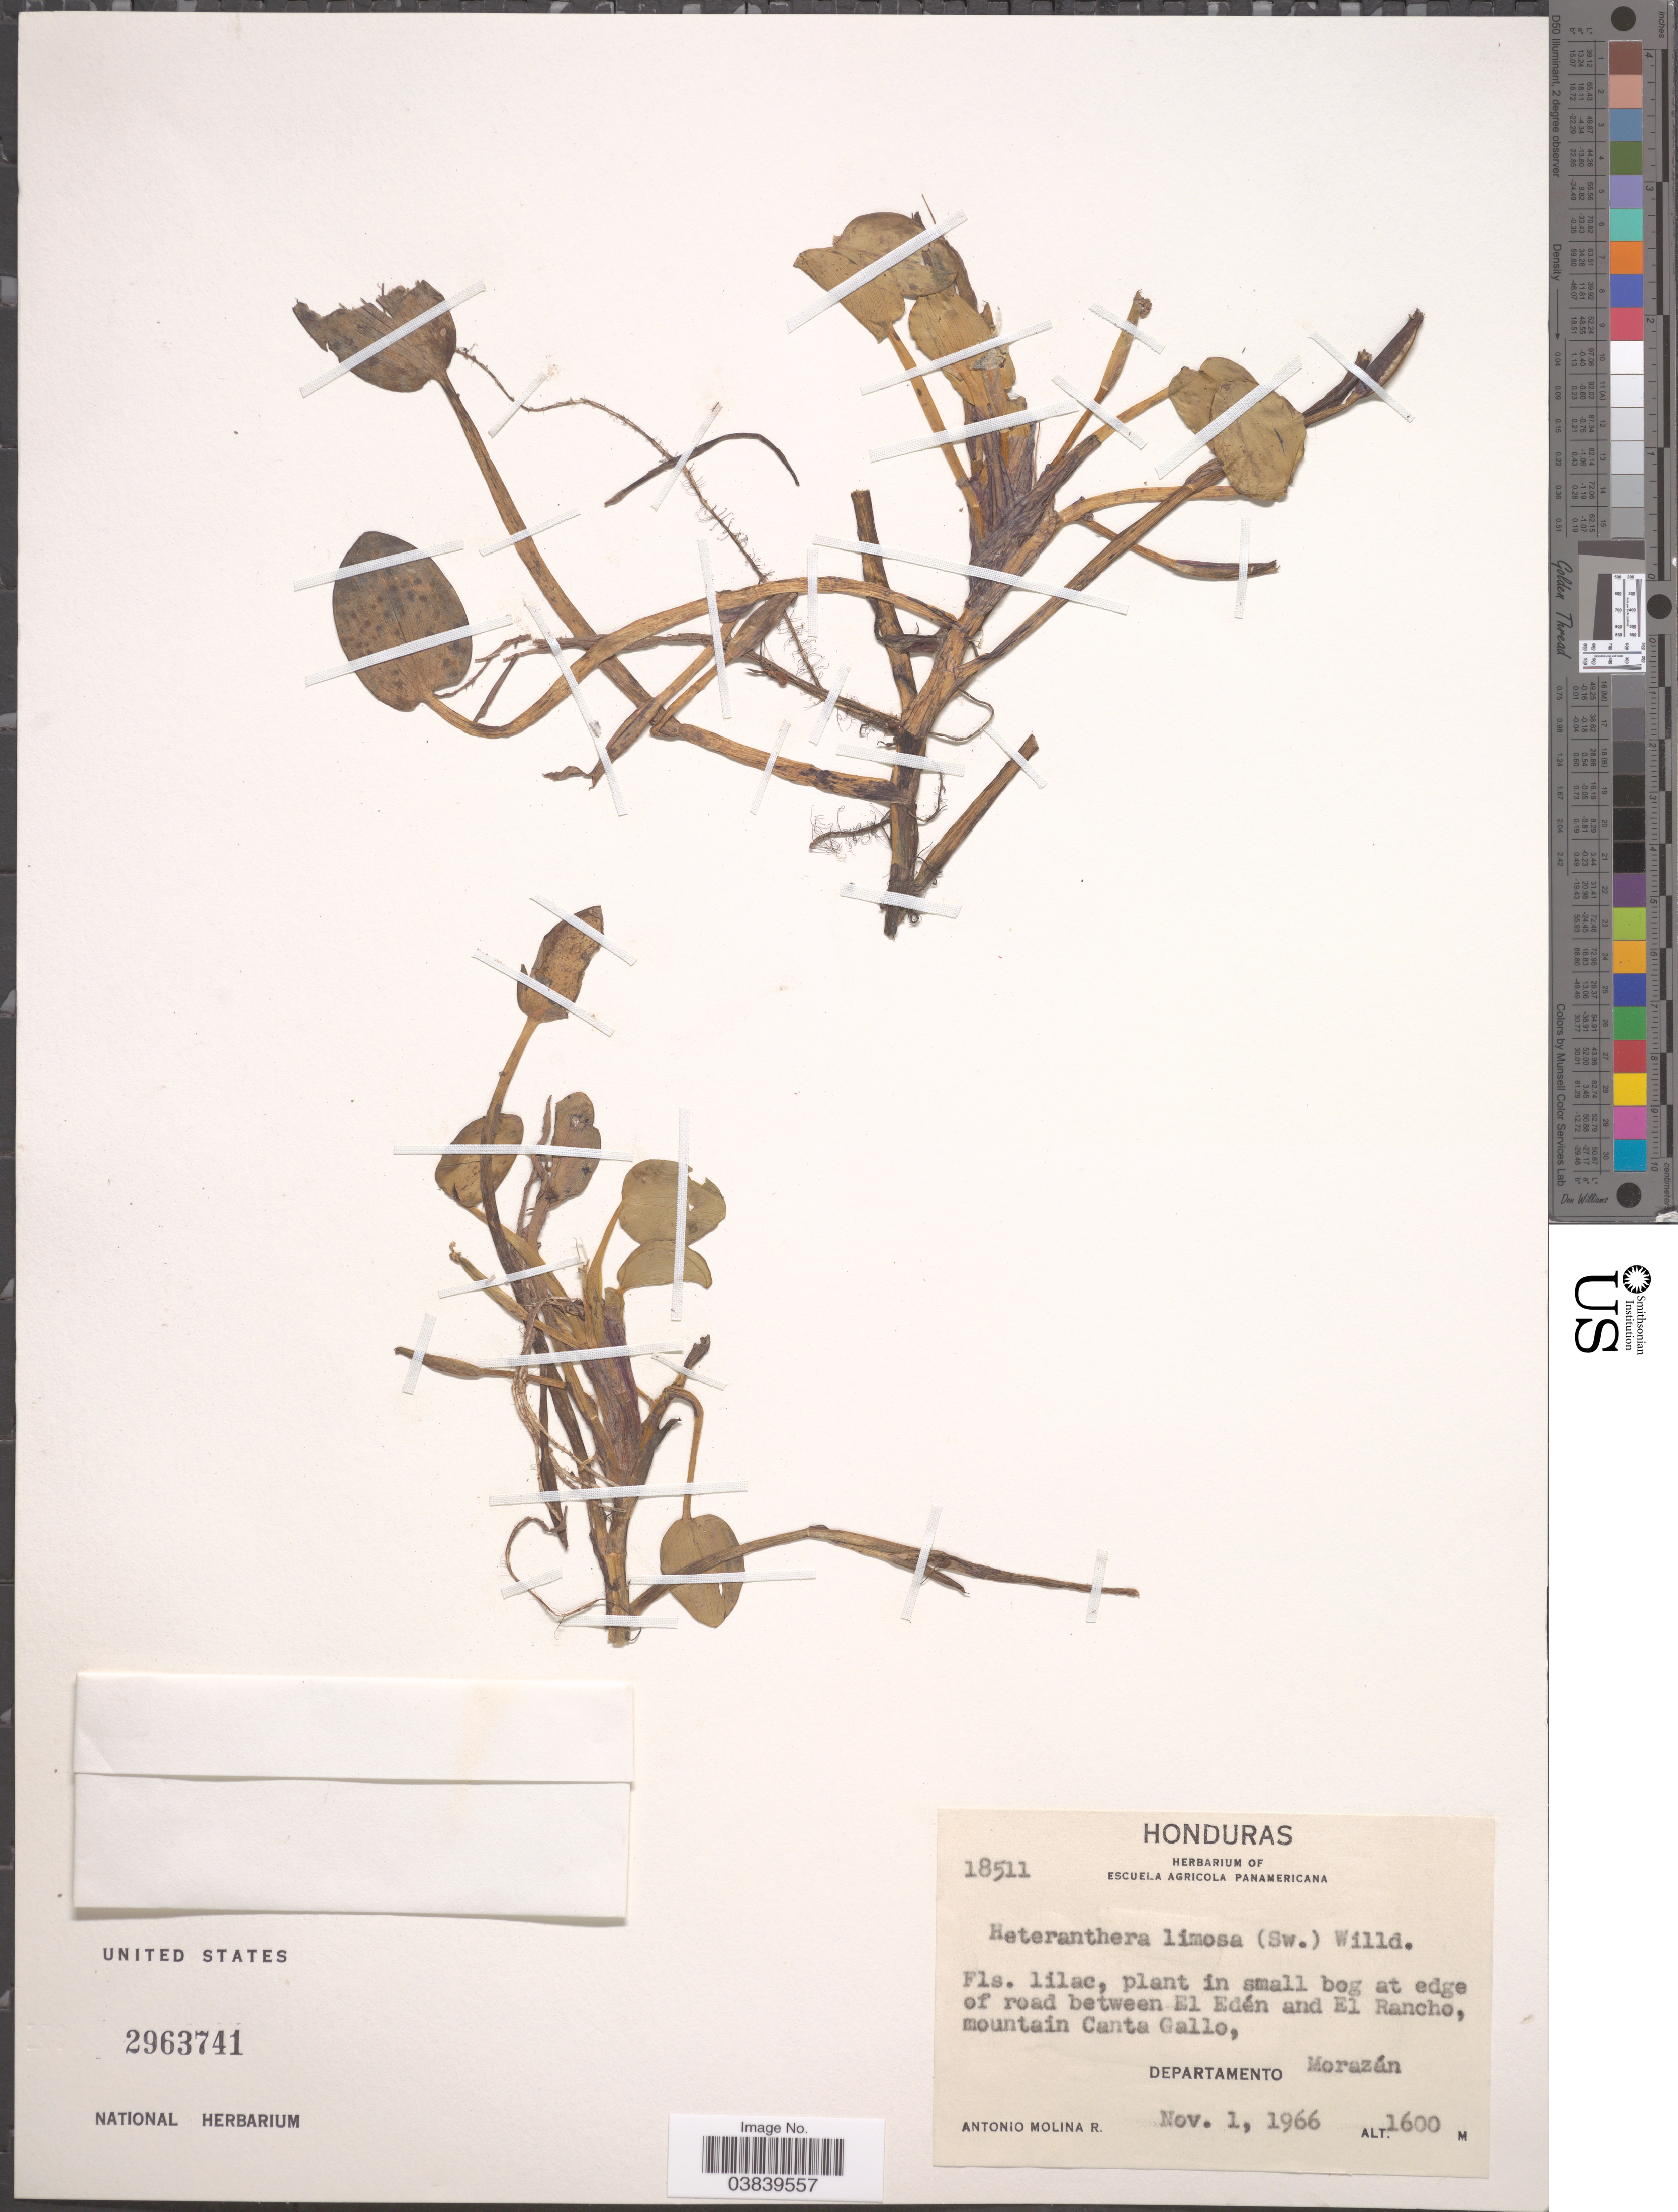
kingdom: Plantae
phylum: Tracheophyta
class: Liliopsida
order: Commelinales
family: Pontederiaceae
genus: Heteranthera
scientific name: Heteranthera limosa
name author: (Sw.) Willd.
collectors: A. Molina R.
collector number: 18511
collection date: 1966-11-01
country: Honduras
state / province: Fco. Morazán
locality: At edge of road between El Edén and El Rancho, mountain Canta Gallo, Departamento Morazán.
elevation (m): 1600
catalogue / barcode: US 2963741